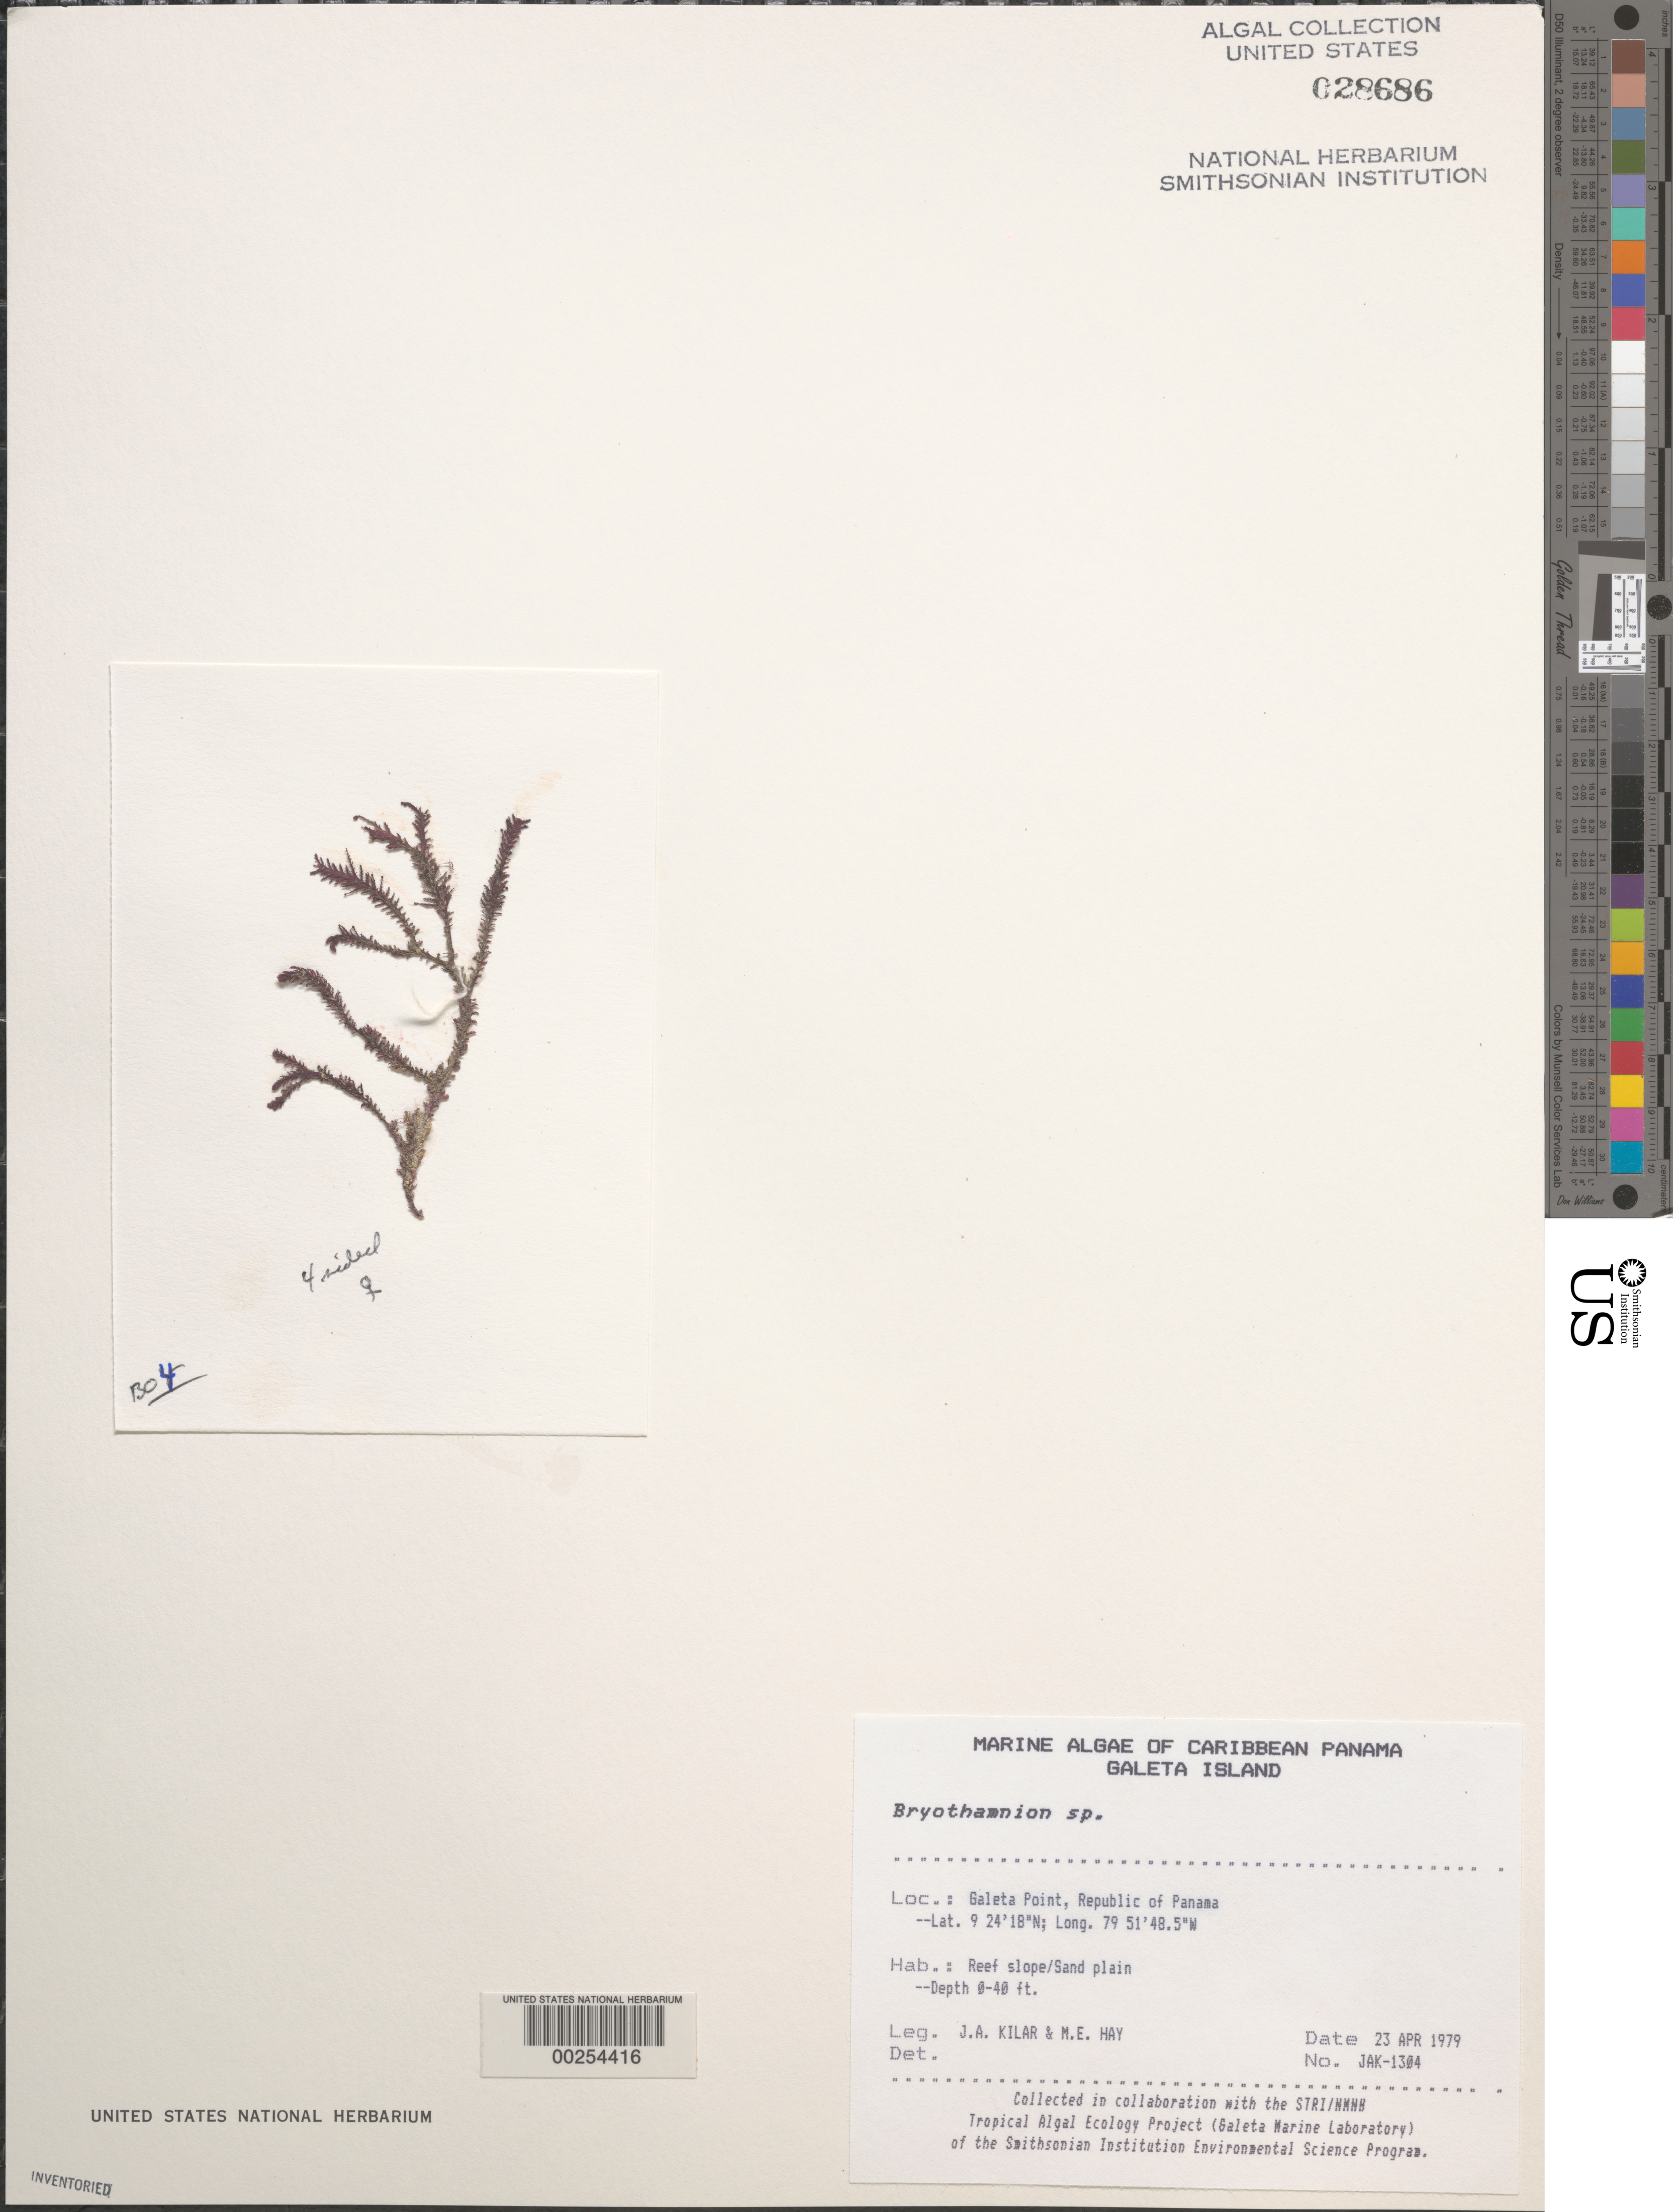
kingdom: Plantae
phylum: Rhodophyta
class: Florideophyceae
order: Ceramiales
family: Rhodomelaceae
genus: Bryothamnion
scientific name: Bryothamnion sp.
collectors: J. A. Kilar & M. E. Hay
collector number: JAK-1304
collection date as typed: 23 Apr 1979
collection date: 1979-04-23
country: Panama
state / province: Colón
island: Galeta Island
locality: Galeta Point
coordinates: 9 24' 18" N, 79 51' 48.5" W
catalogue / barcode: US 28686